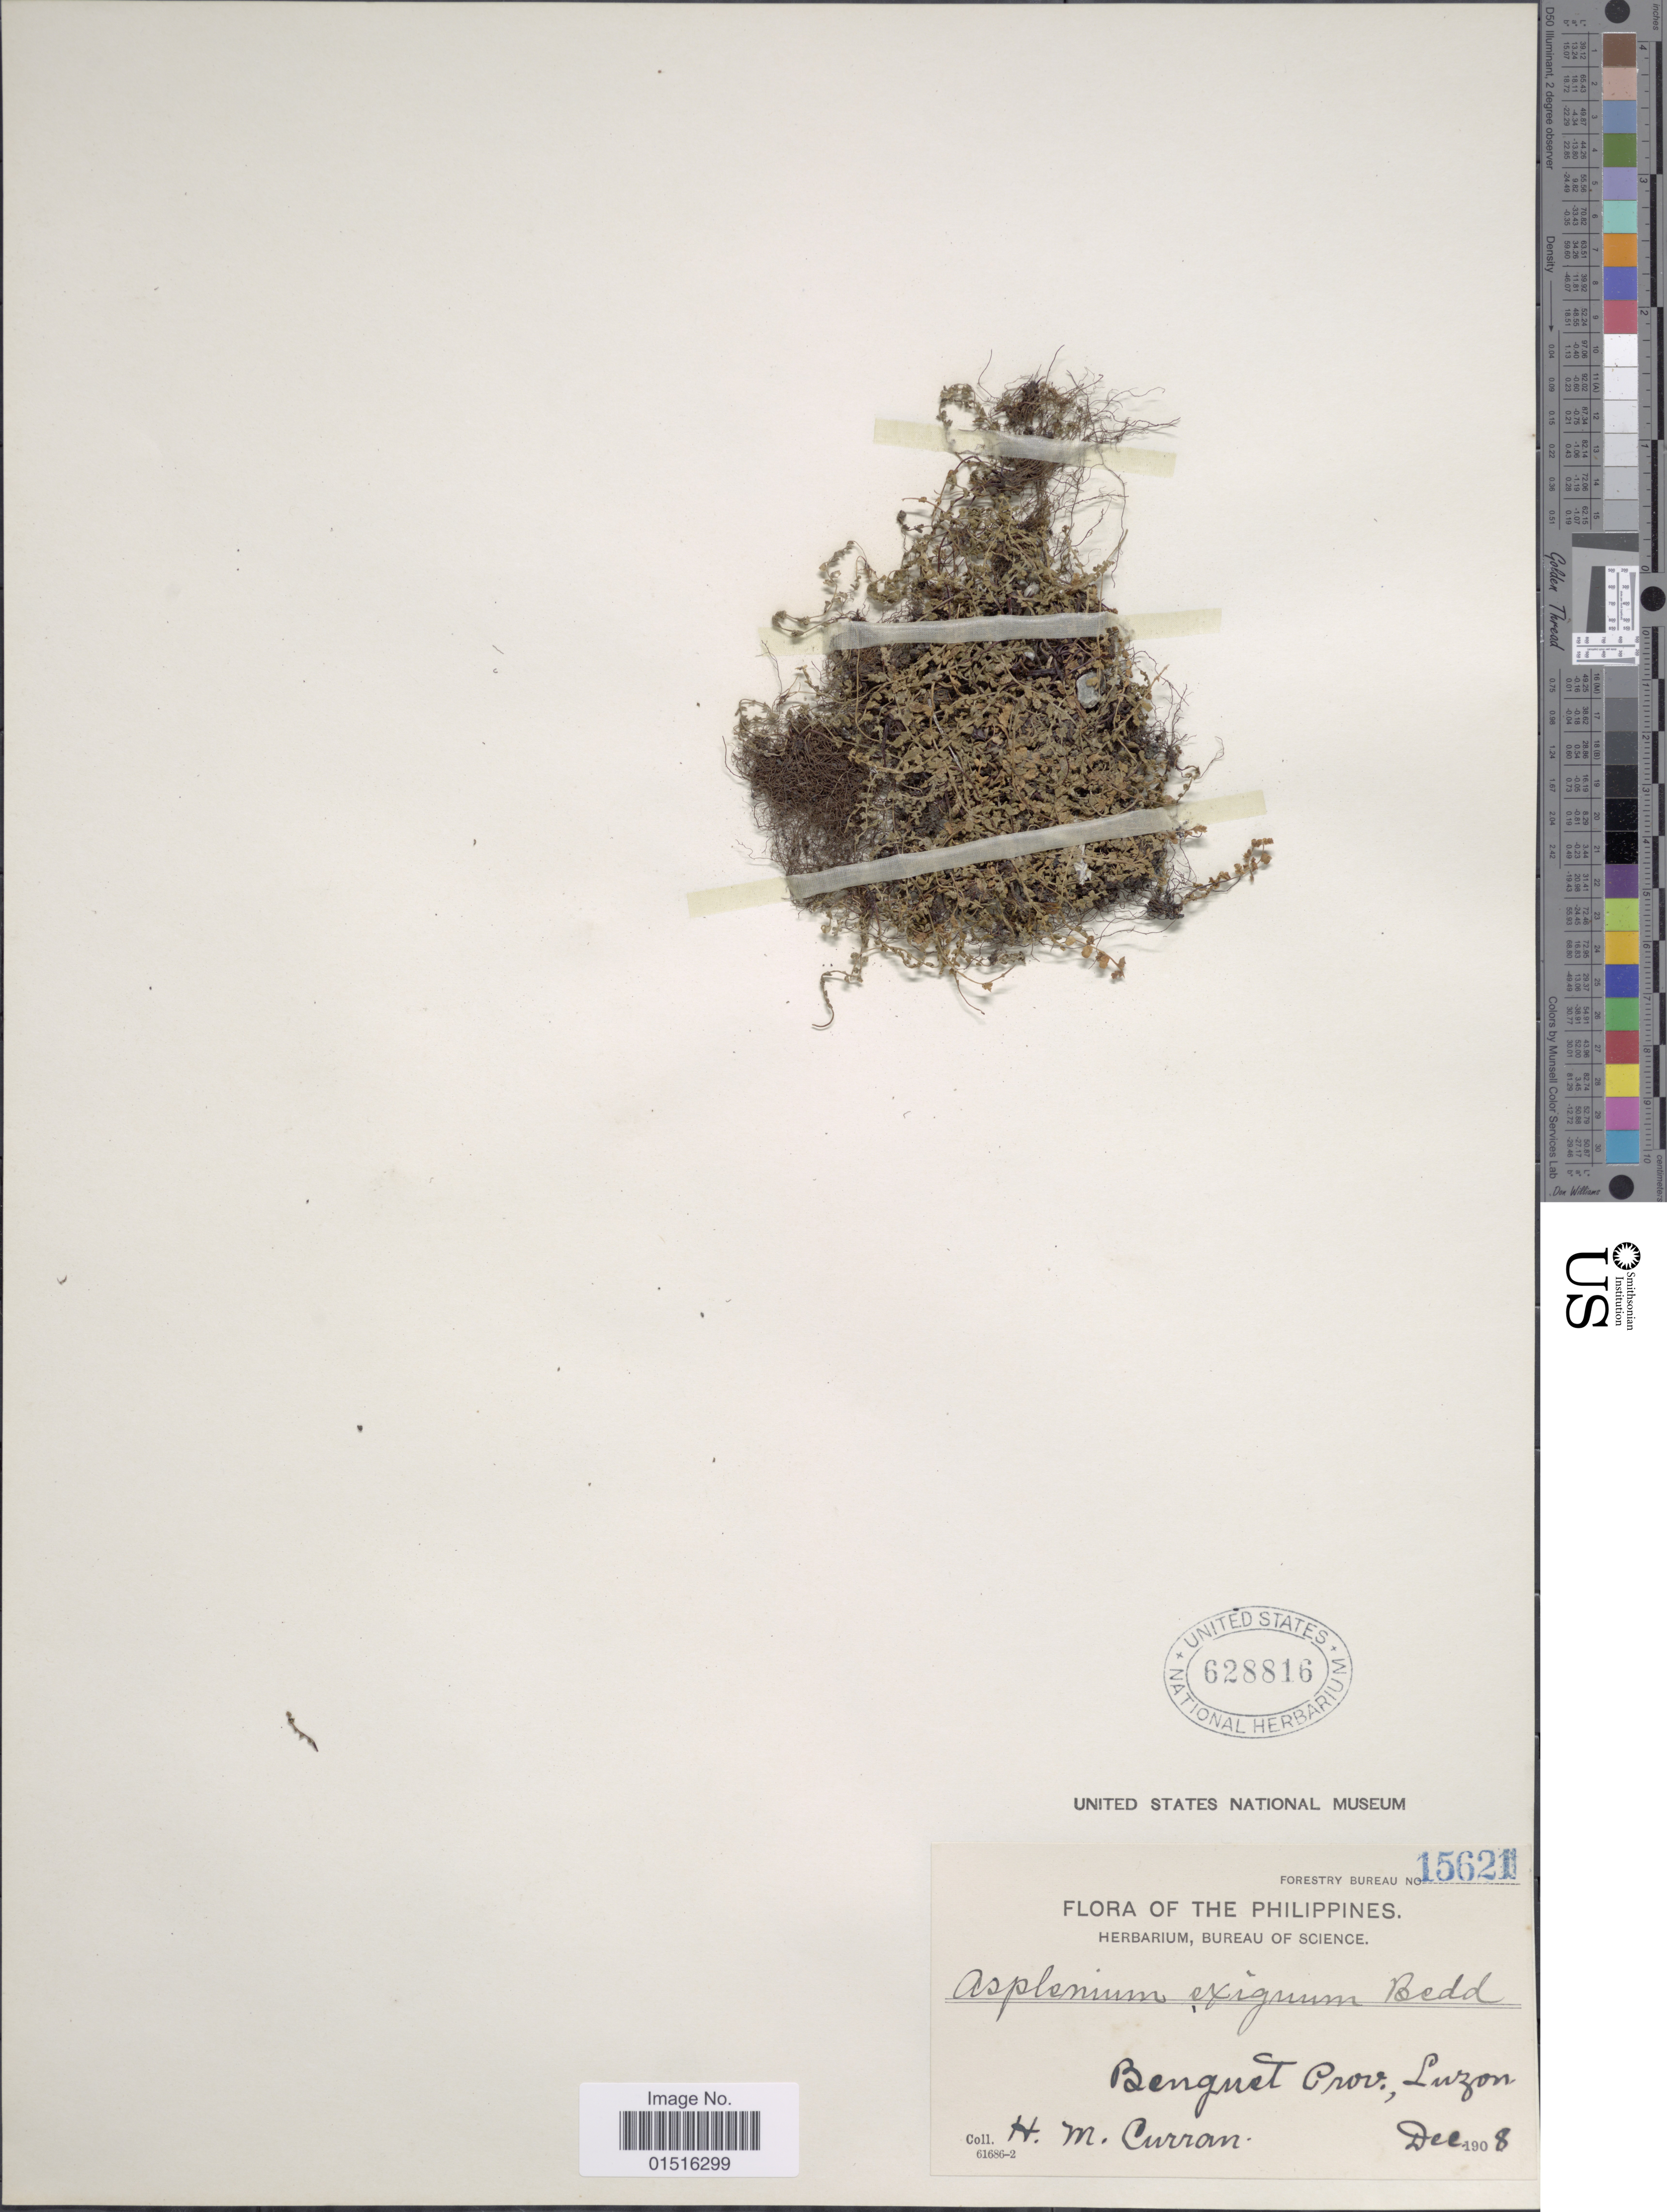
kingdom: Plantae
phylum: Tracheophyta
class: Polypodiopsida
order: Polypodiales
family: Aspleniaceae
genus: Asplenium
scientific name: Asplenium exiguum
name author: Bedd.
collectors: H. M. Curran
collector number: Forestry Bureau 15621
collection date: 1908-12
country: Philippines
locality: Benguet Prov., Luzon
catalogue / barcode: US 628816